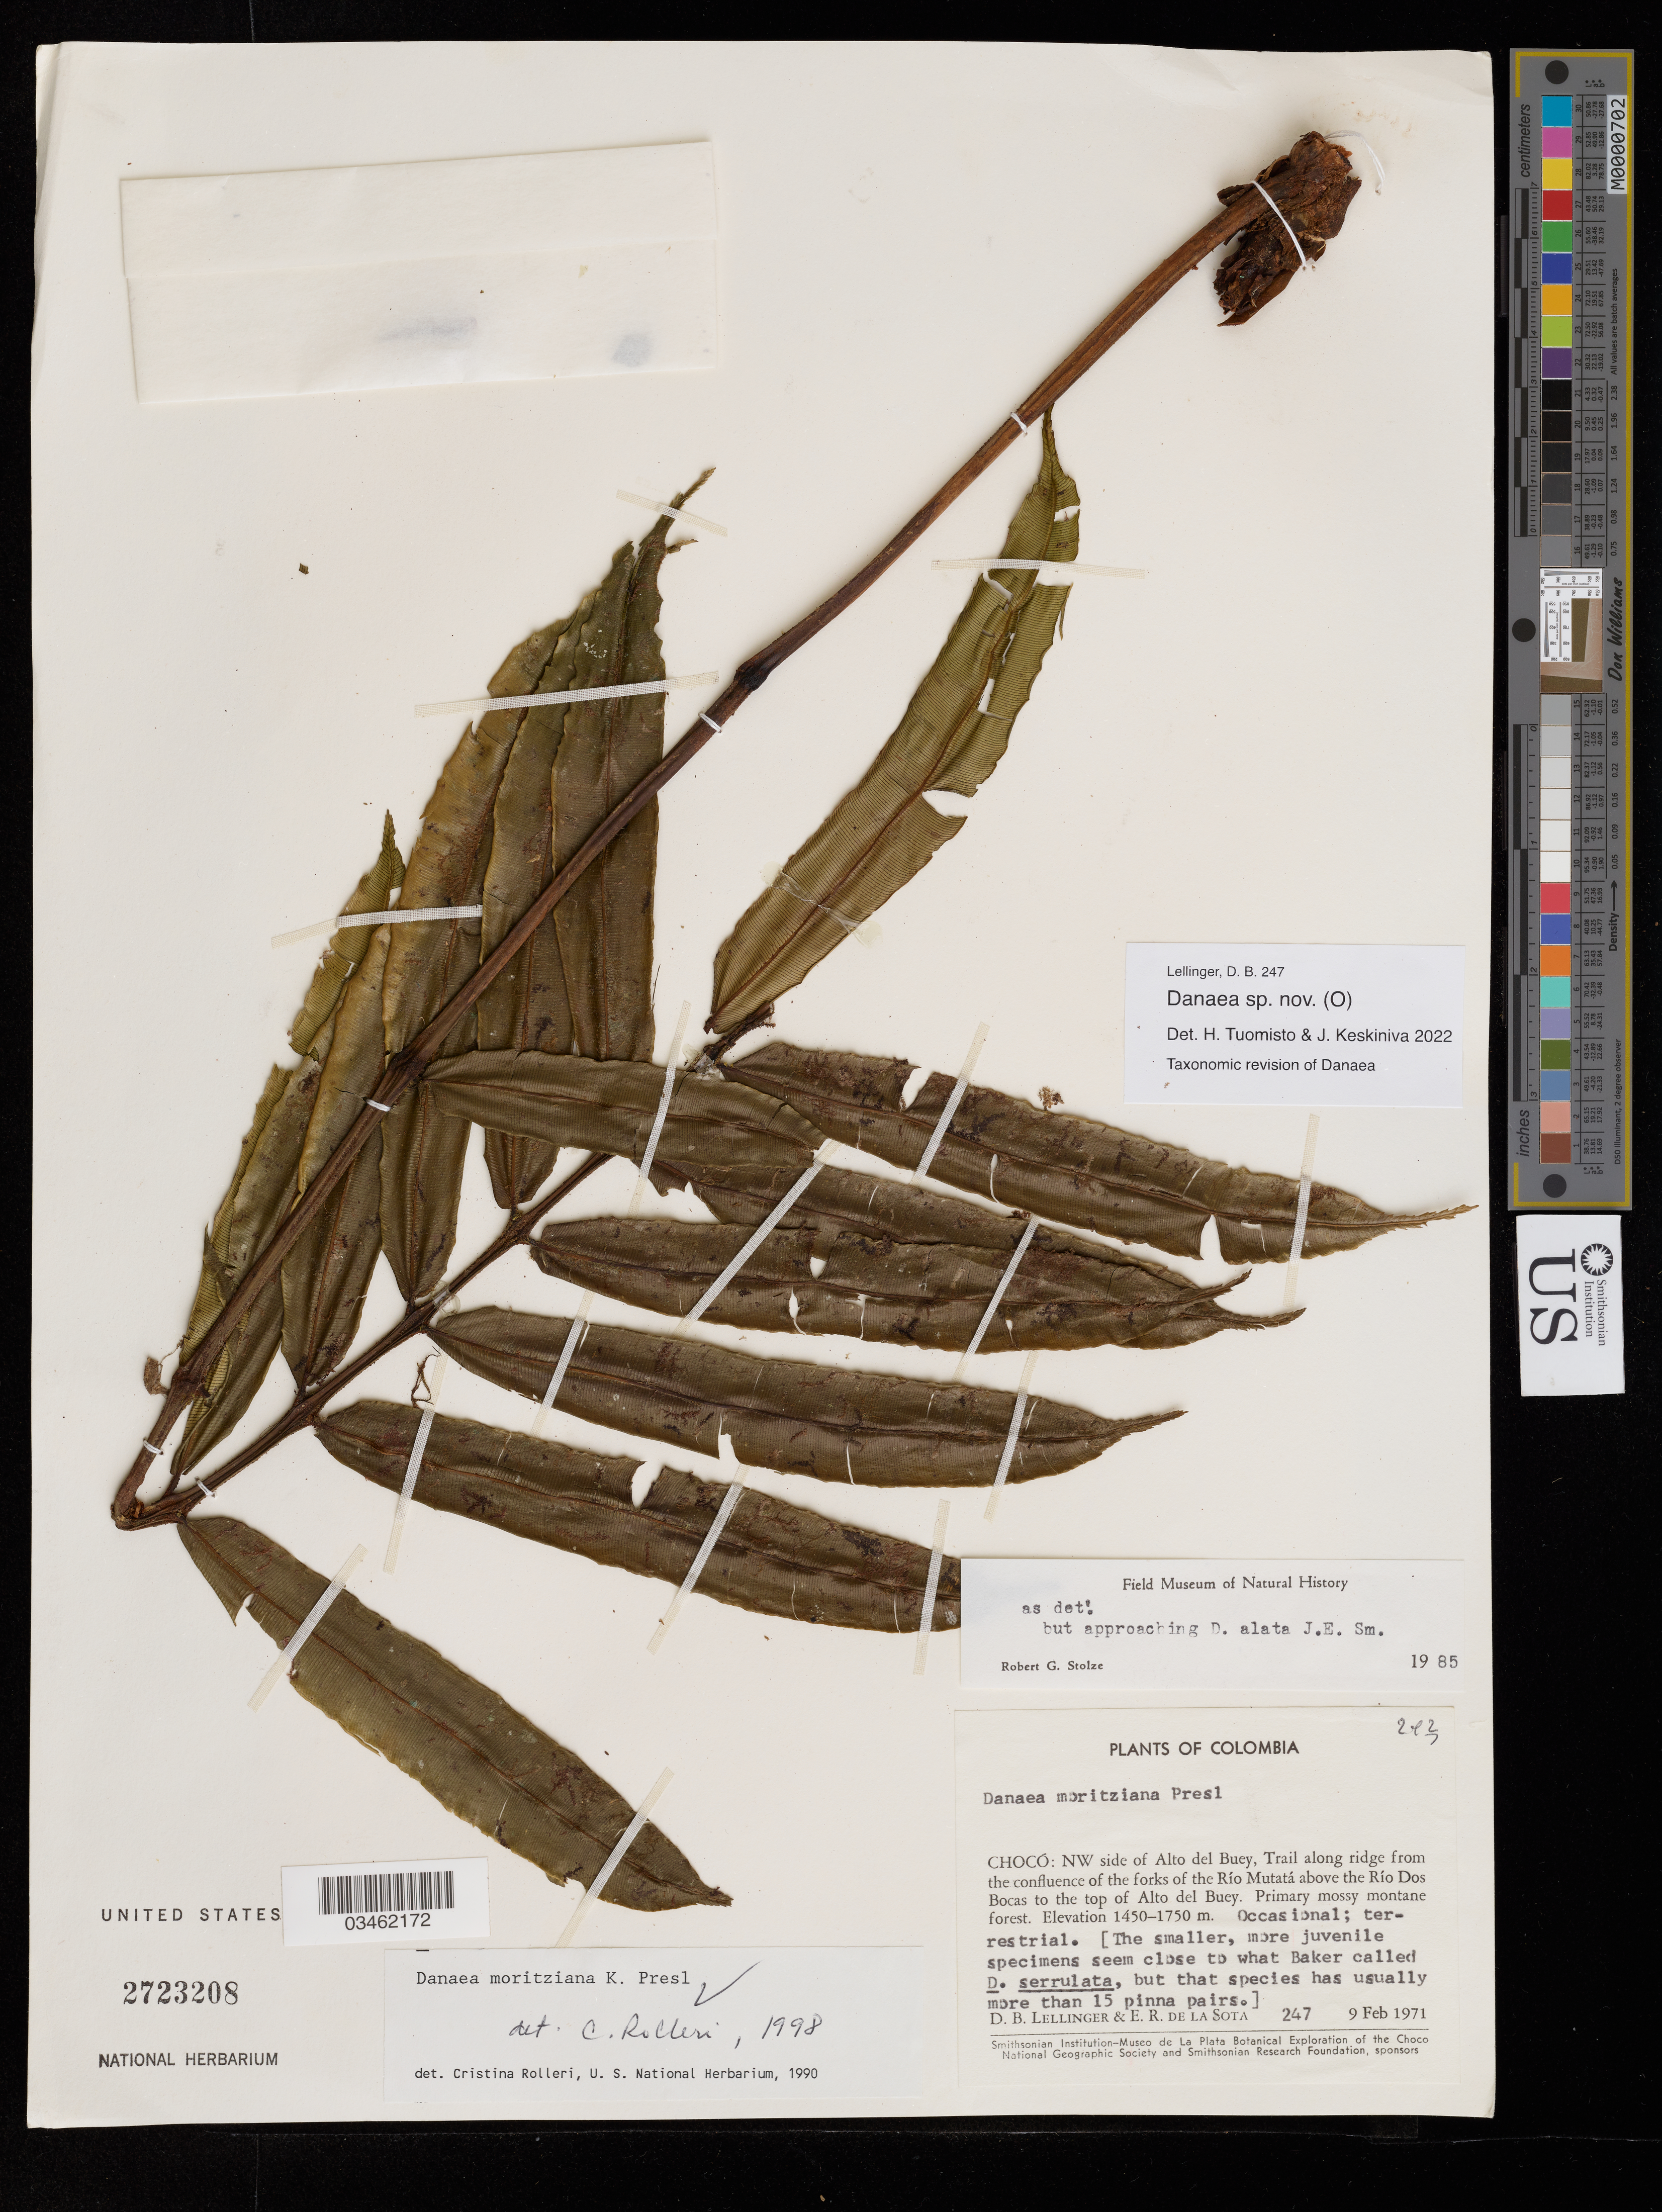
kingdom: Plantae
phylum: Tracheophyta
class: Polypodiopsida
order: Marattiales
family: Marattiaceae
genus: Danaea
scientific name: Danaea sp.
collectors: D. B. Lellinger & E. R. de la Sota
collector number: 247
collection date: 1971-02-09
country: Colombia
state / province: Chocó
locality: NW side of Alto del Buey, Trail along ridge from the confluence of the forks of the Río Mutatá above the Río Dos Bocas to the top of Alto del Buey.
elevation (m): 1450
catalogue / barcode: US 2723208